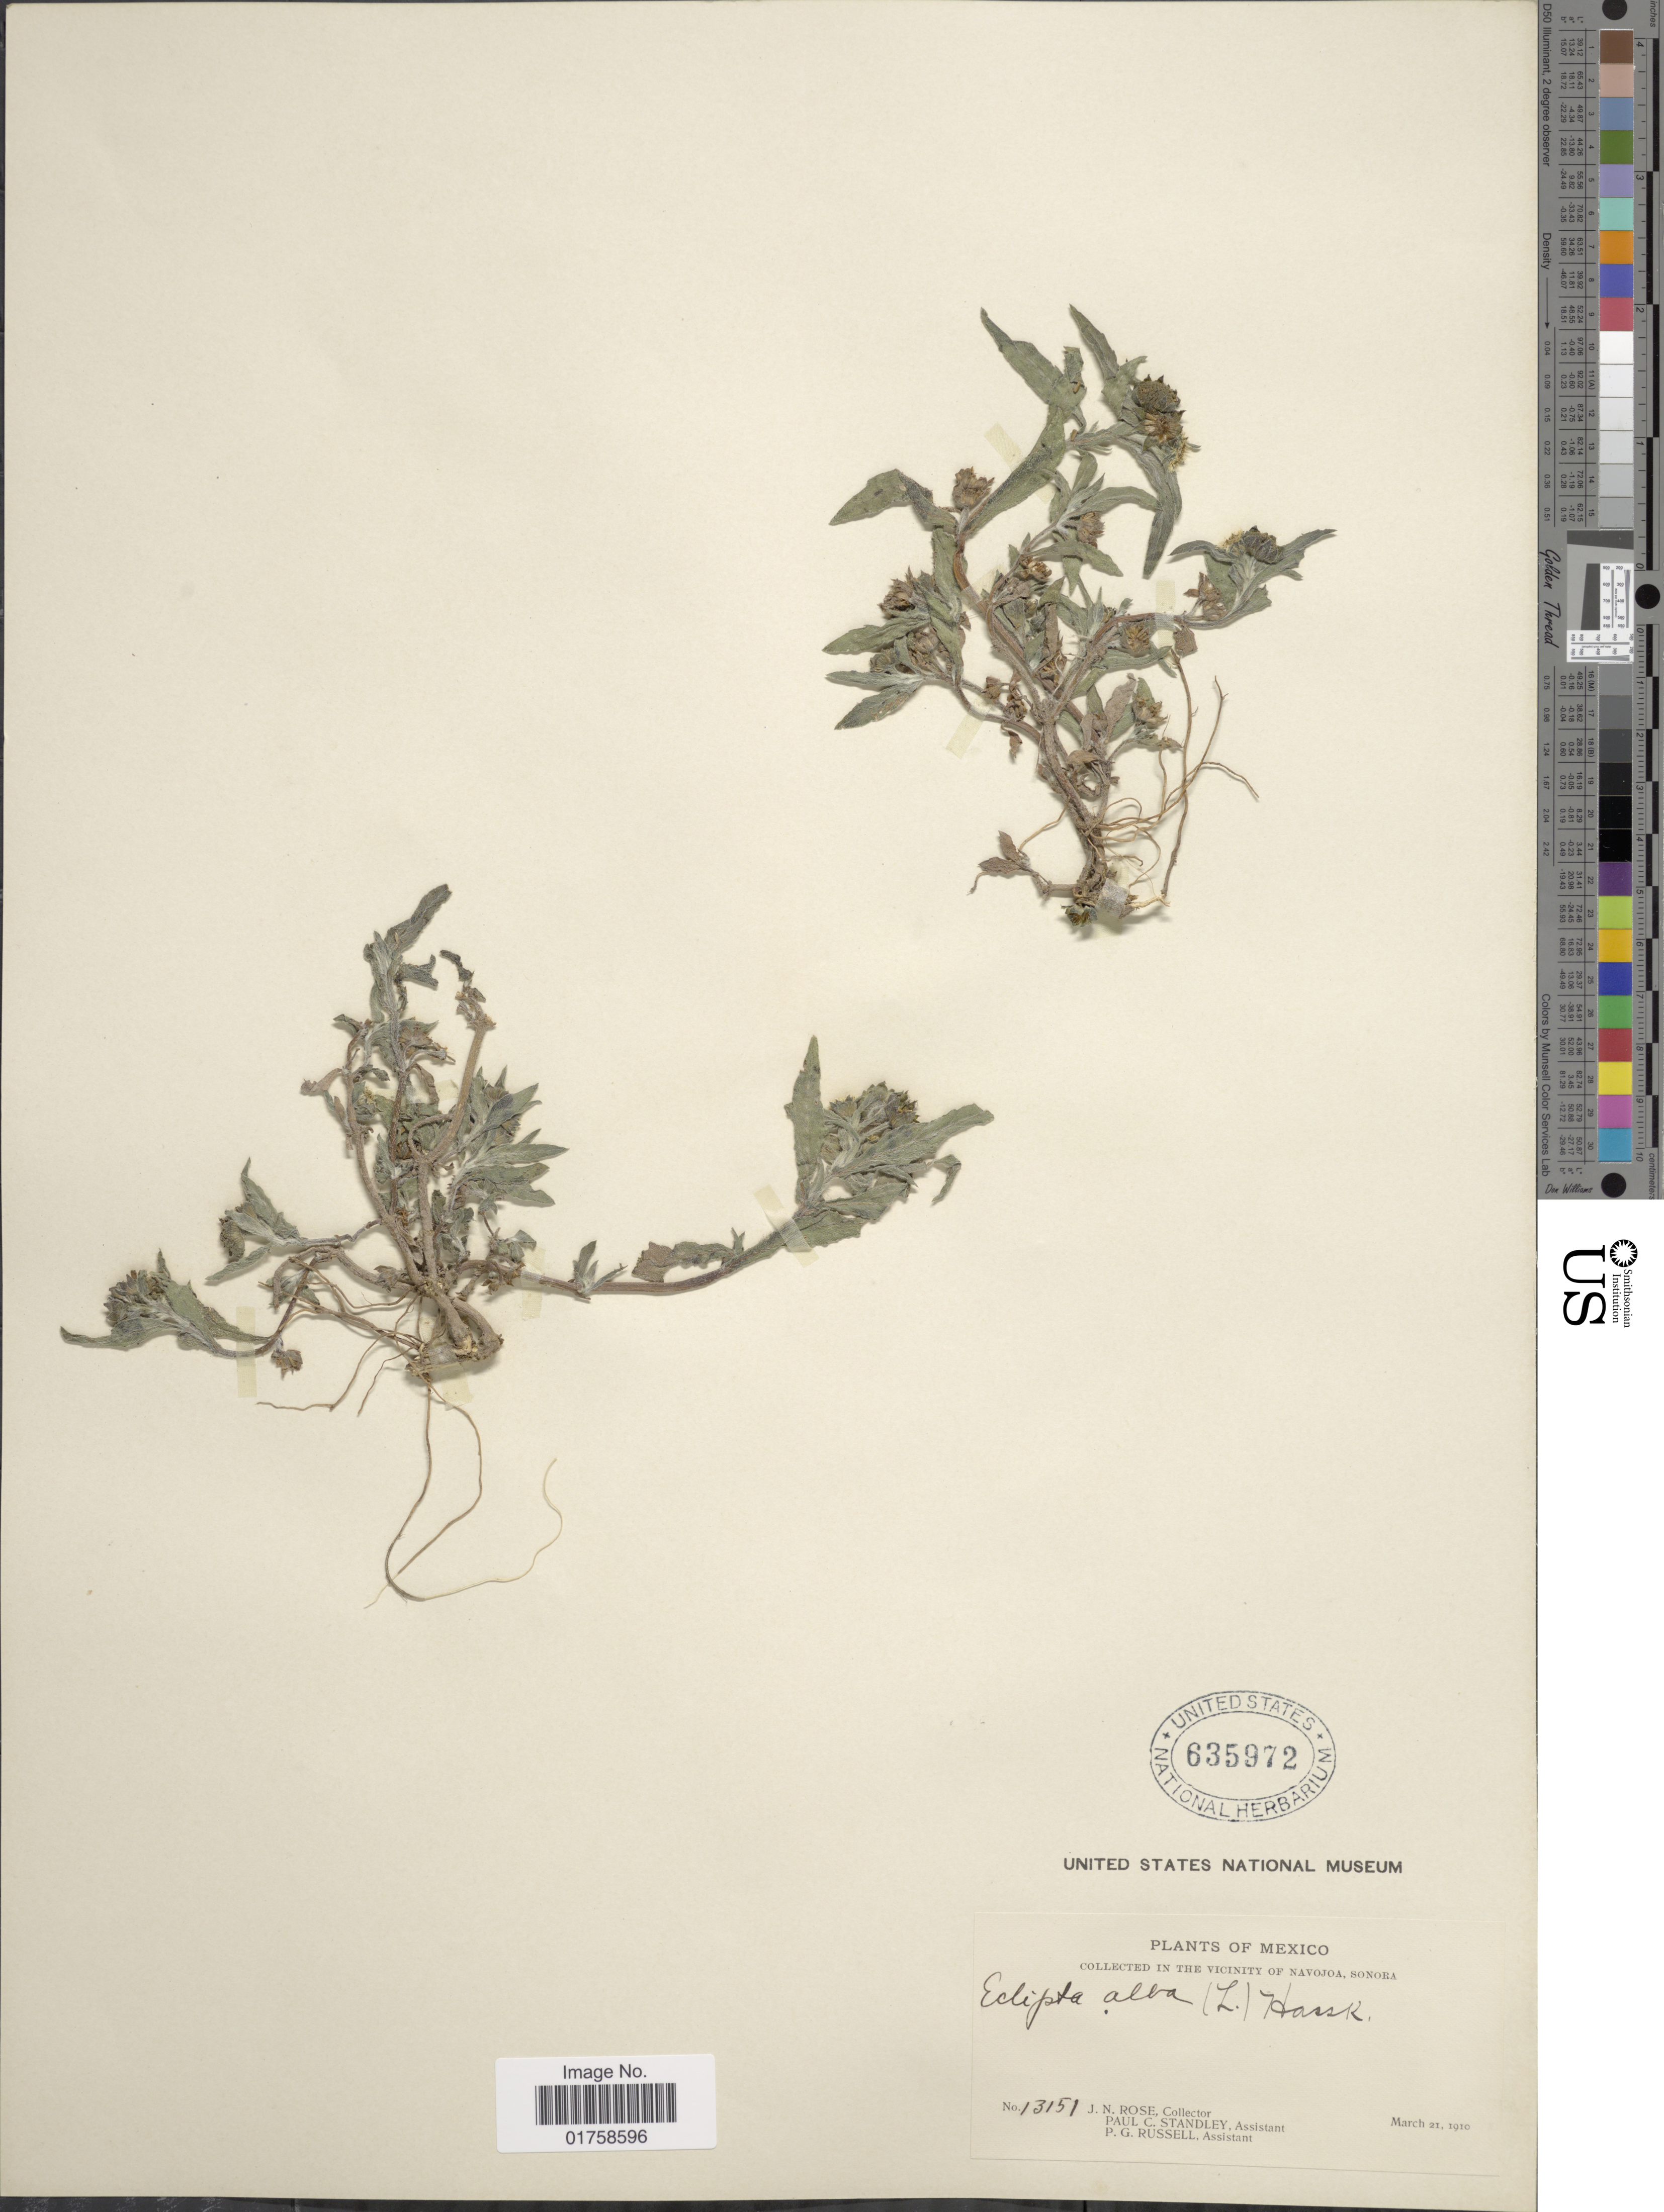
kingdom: Plantae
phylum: Tracheophyta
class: Magnoliopsida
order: Asterales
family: Asteraceae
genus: Eclipta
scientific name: Eclipta alba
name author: (L.) Hassk.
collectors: J. N. Rose, P. C. Standley & P. G. Russell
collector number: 13151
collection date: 1910-03-21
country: Mexico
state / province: Sonora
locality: Mexico. vicinity of Navajoa, Sonora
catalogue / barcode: US 635972